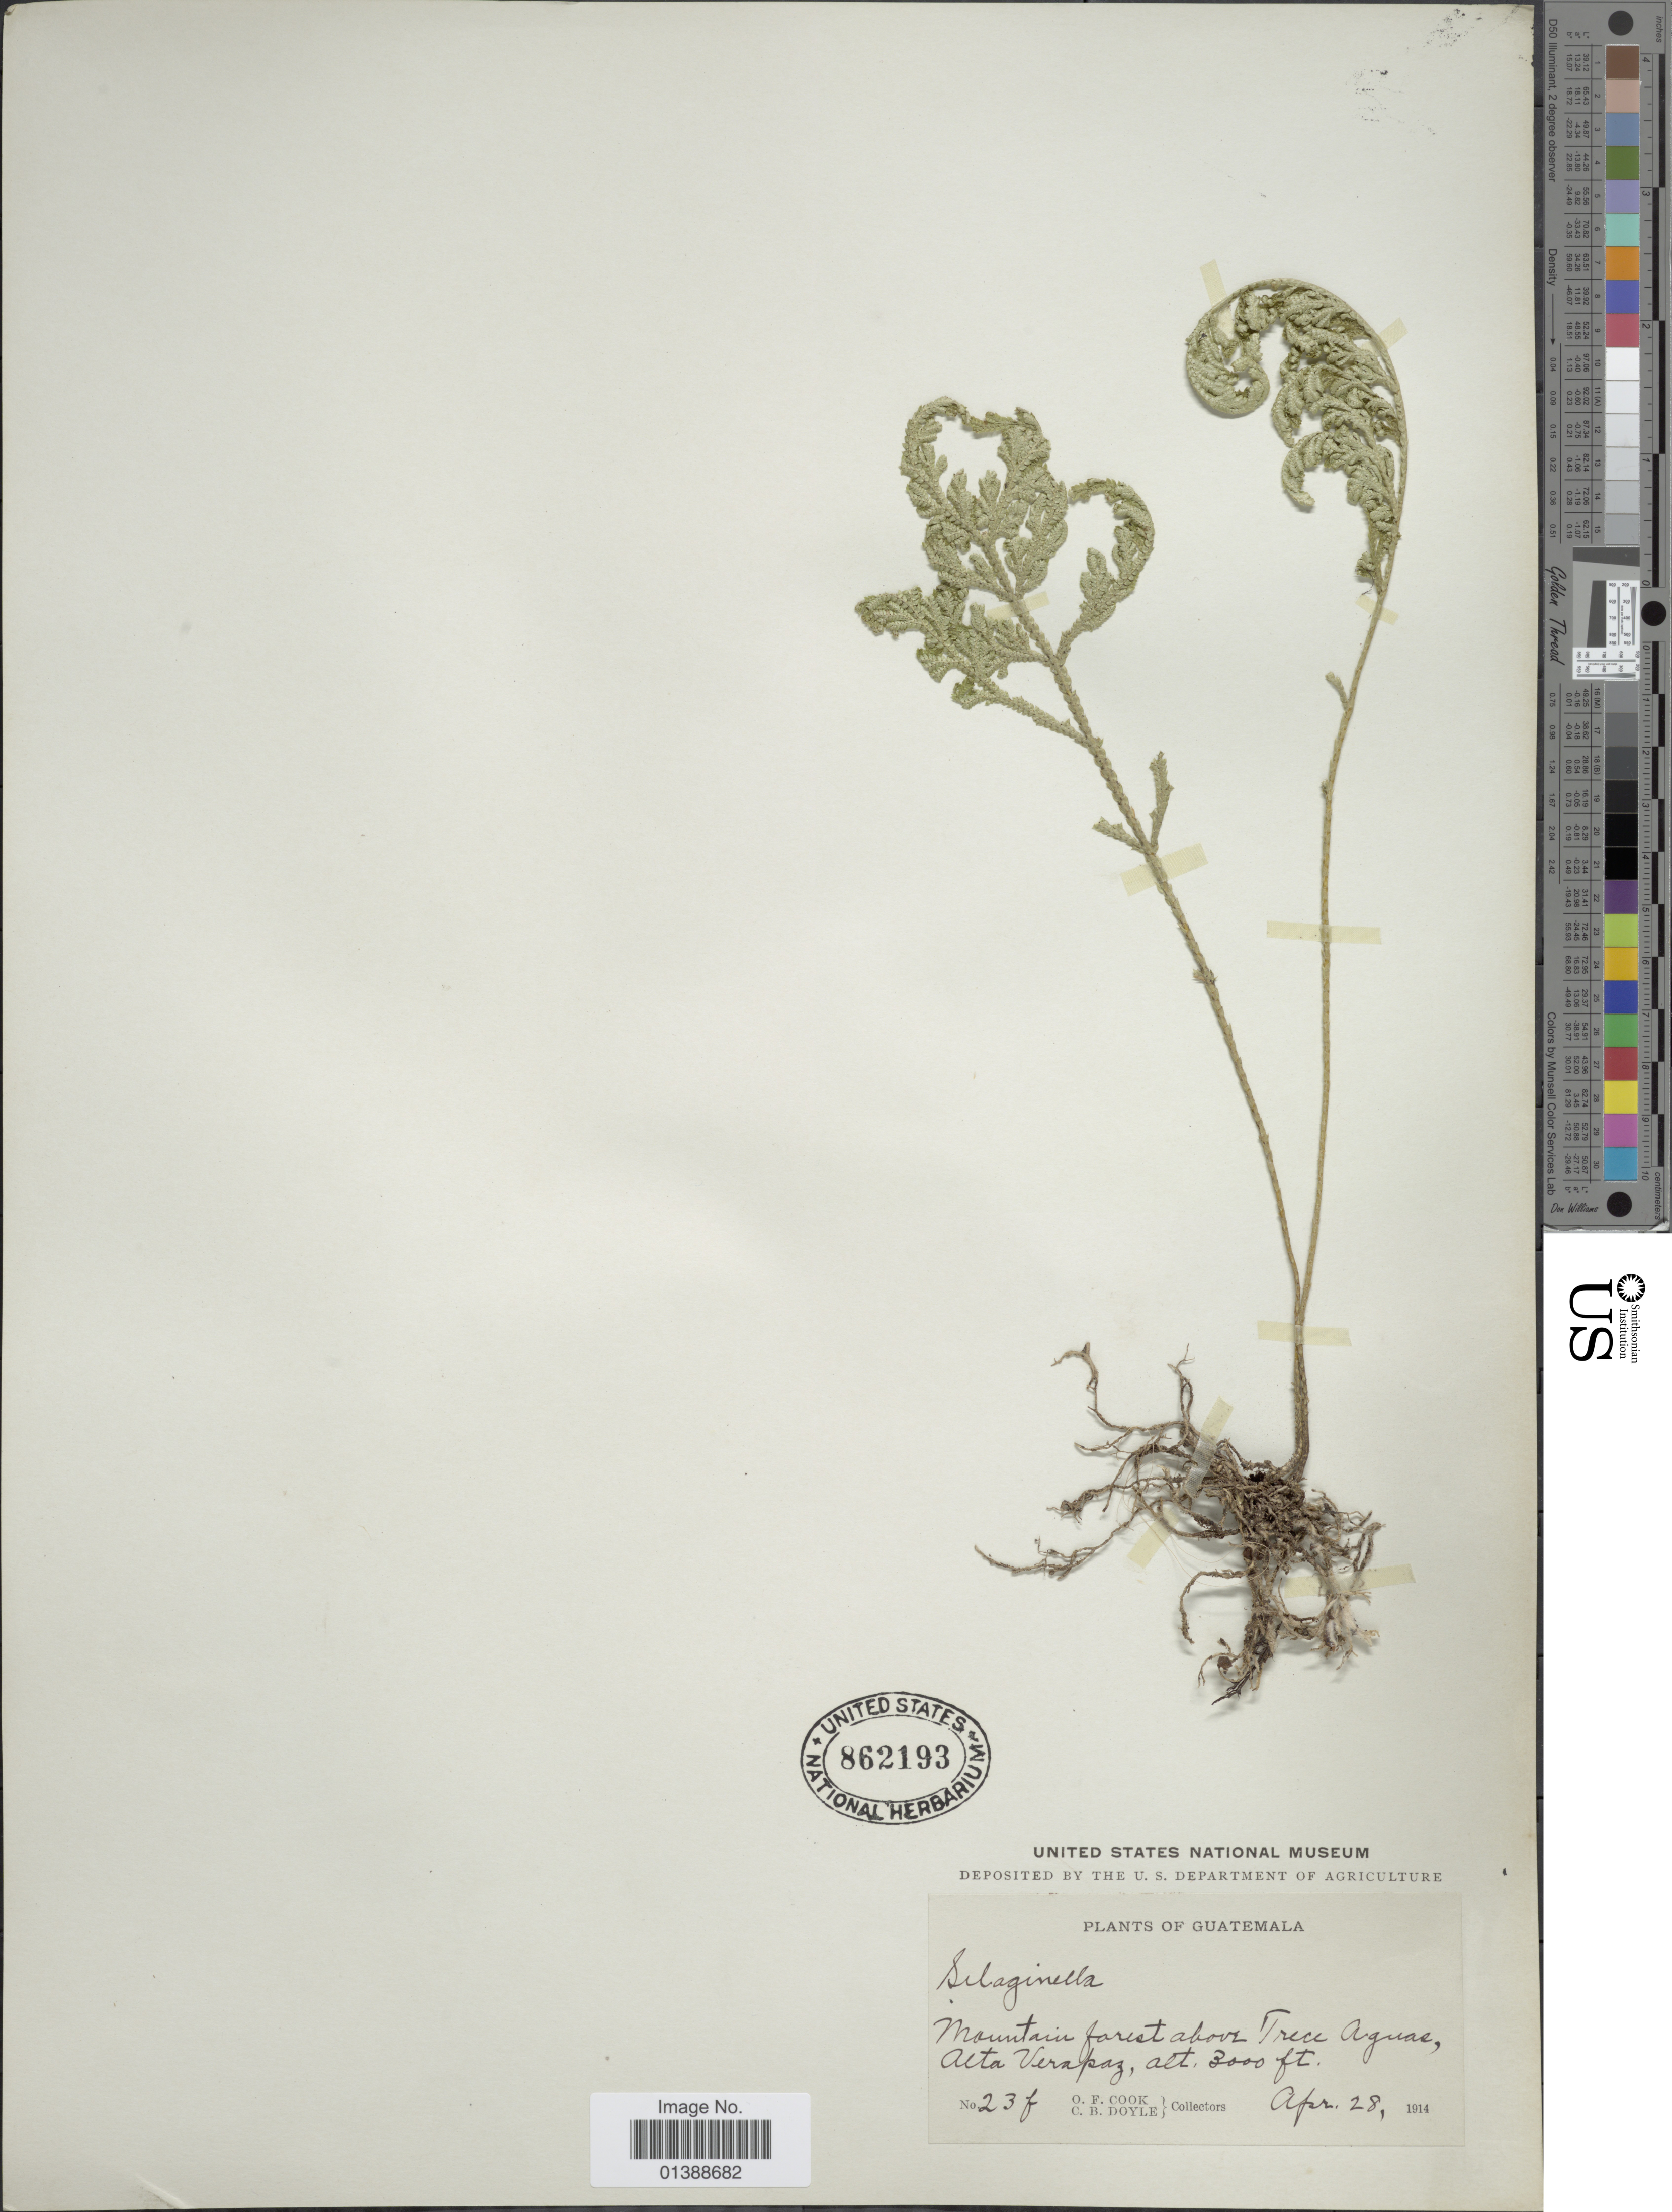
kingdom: Plantae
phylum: Tracheophyta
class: Lycopodiopsida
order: Selaginellales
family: Selaginellaceae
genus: Selaginella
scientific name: Selaginella pallescens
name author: (C. Presl) Spring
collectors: O. F. Cook & C. Doyle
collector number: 23f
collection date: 1914-04-28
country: Guatemala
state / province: Alta Verapaz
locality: Mountain forest above Trece Aguas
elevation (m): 914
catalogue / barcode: US 862193